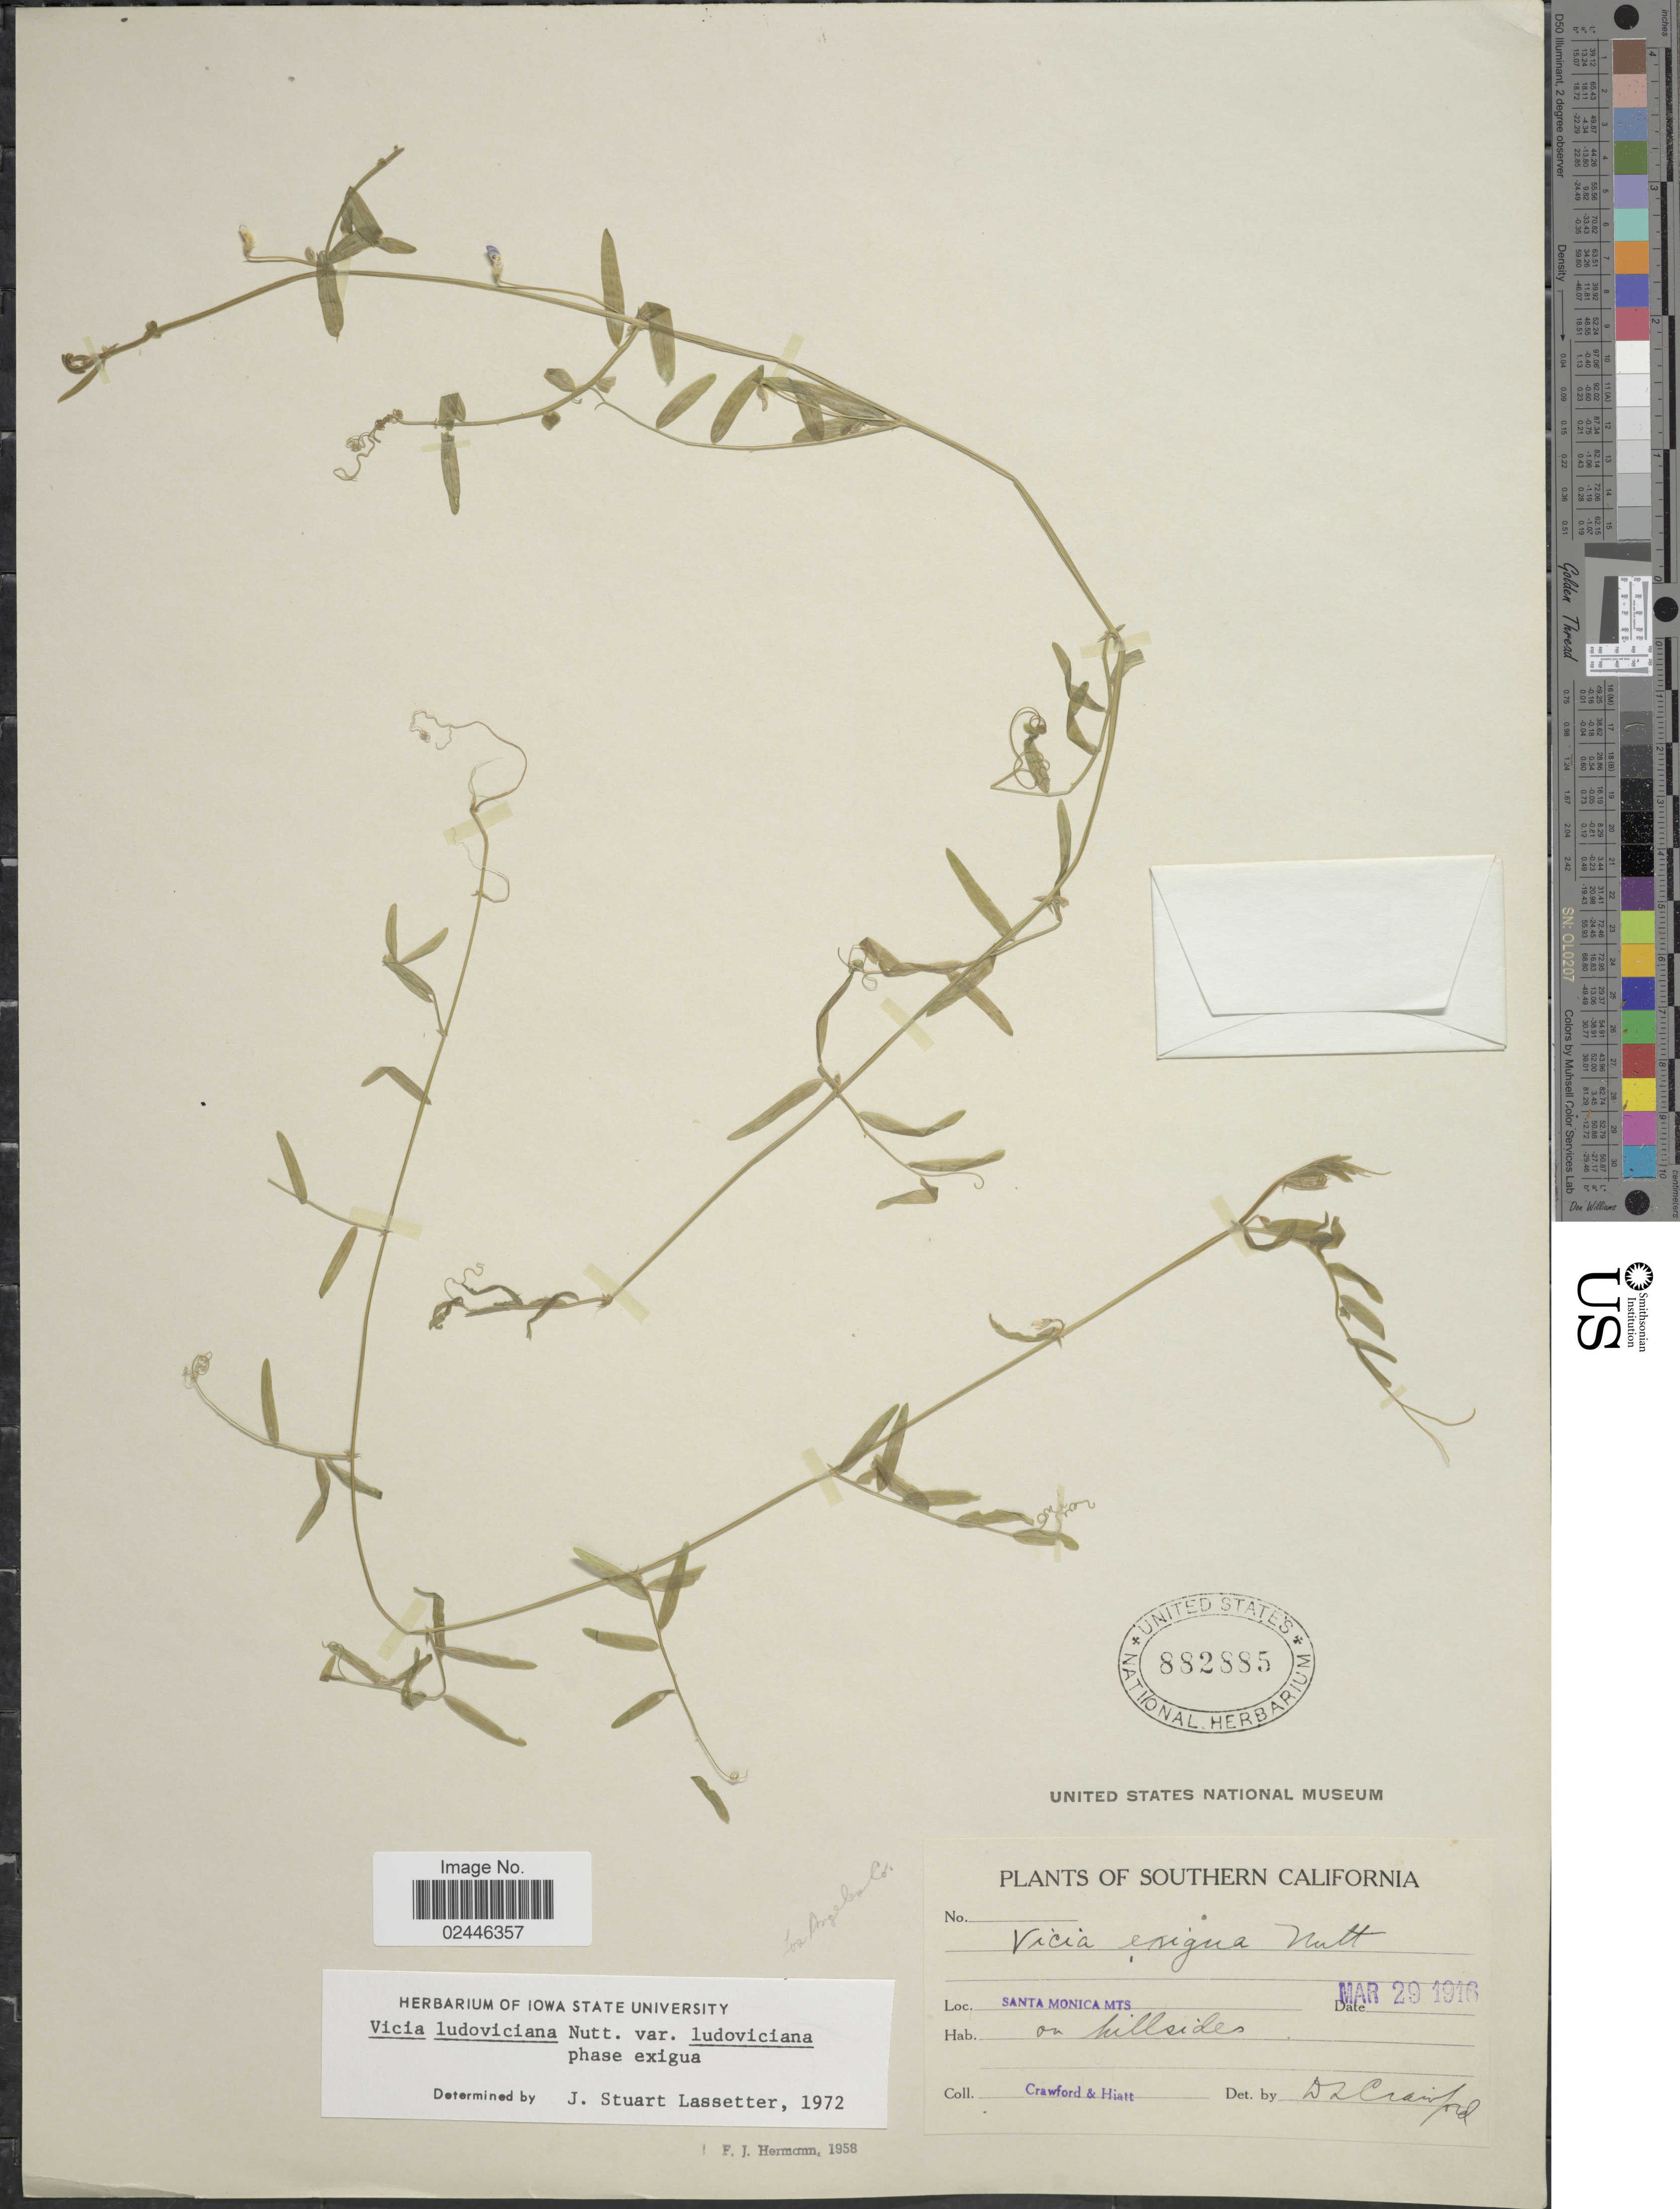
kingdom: Plantae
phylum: Tracheophyta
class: Magnoliopsida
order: Fabales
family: Fabaceae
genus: Vicia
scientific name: Vicia ludoviciana var. ludoviciana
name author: Nutt. ex Torr. & A. Gray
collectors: Crawford & Hiatt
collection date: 1916-03-29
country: United States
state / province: California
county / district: Los Angeles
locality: Southern California, Santa Monica Mts, on hillsides, Los Angeles Co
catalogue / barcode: US 882885